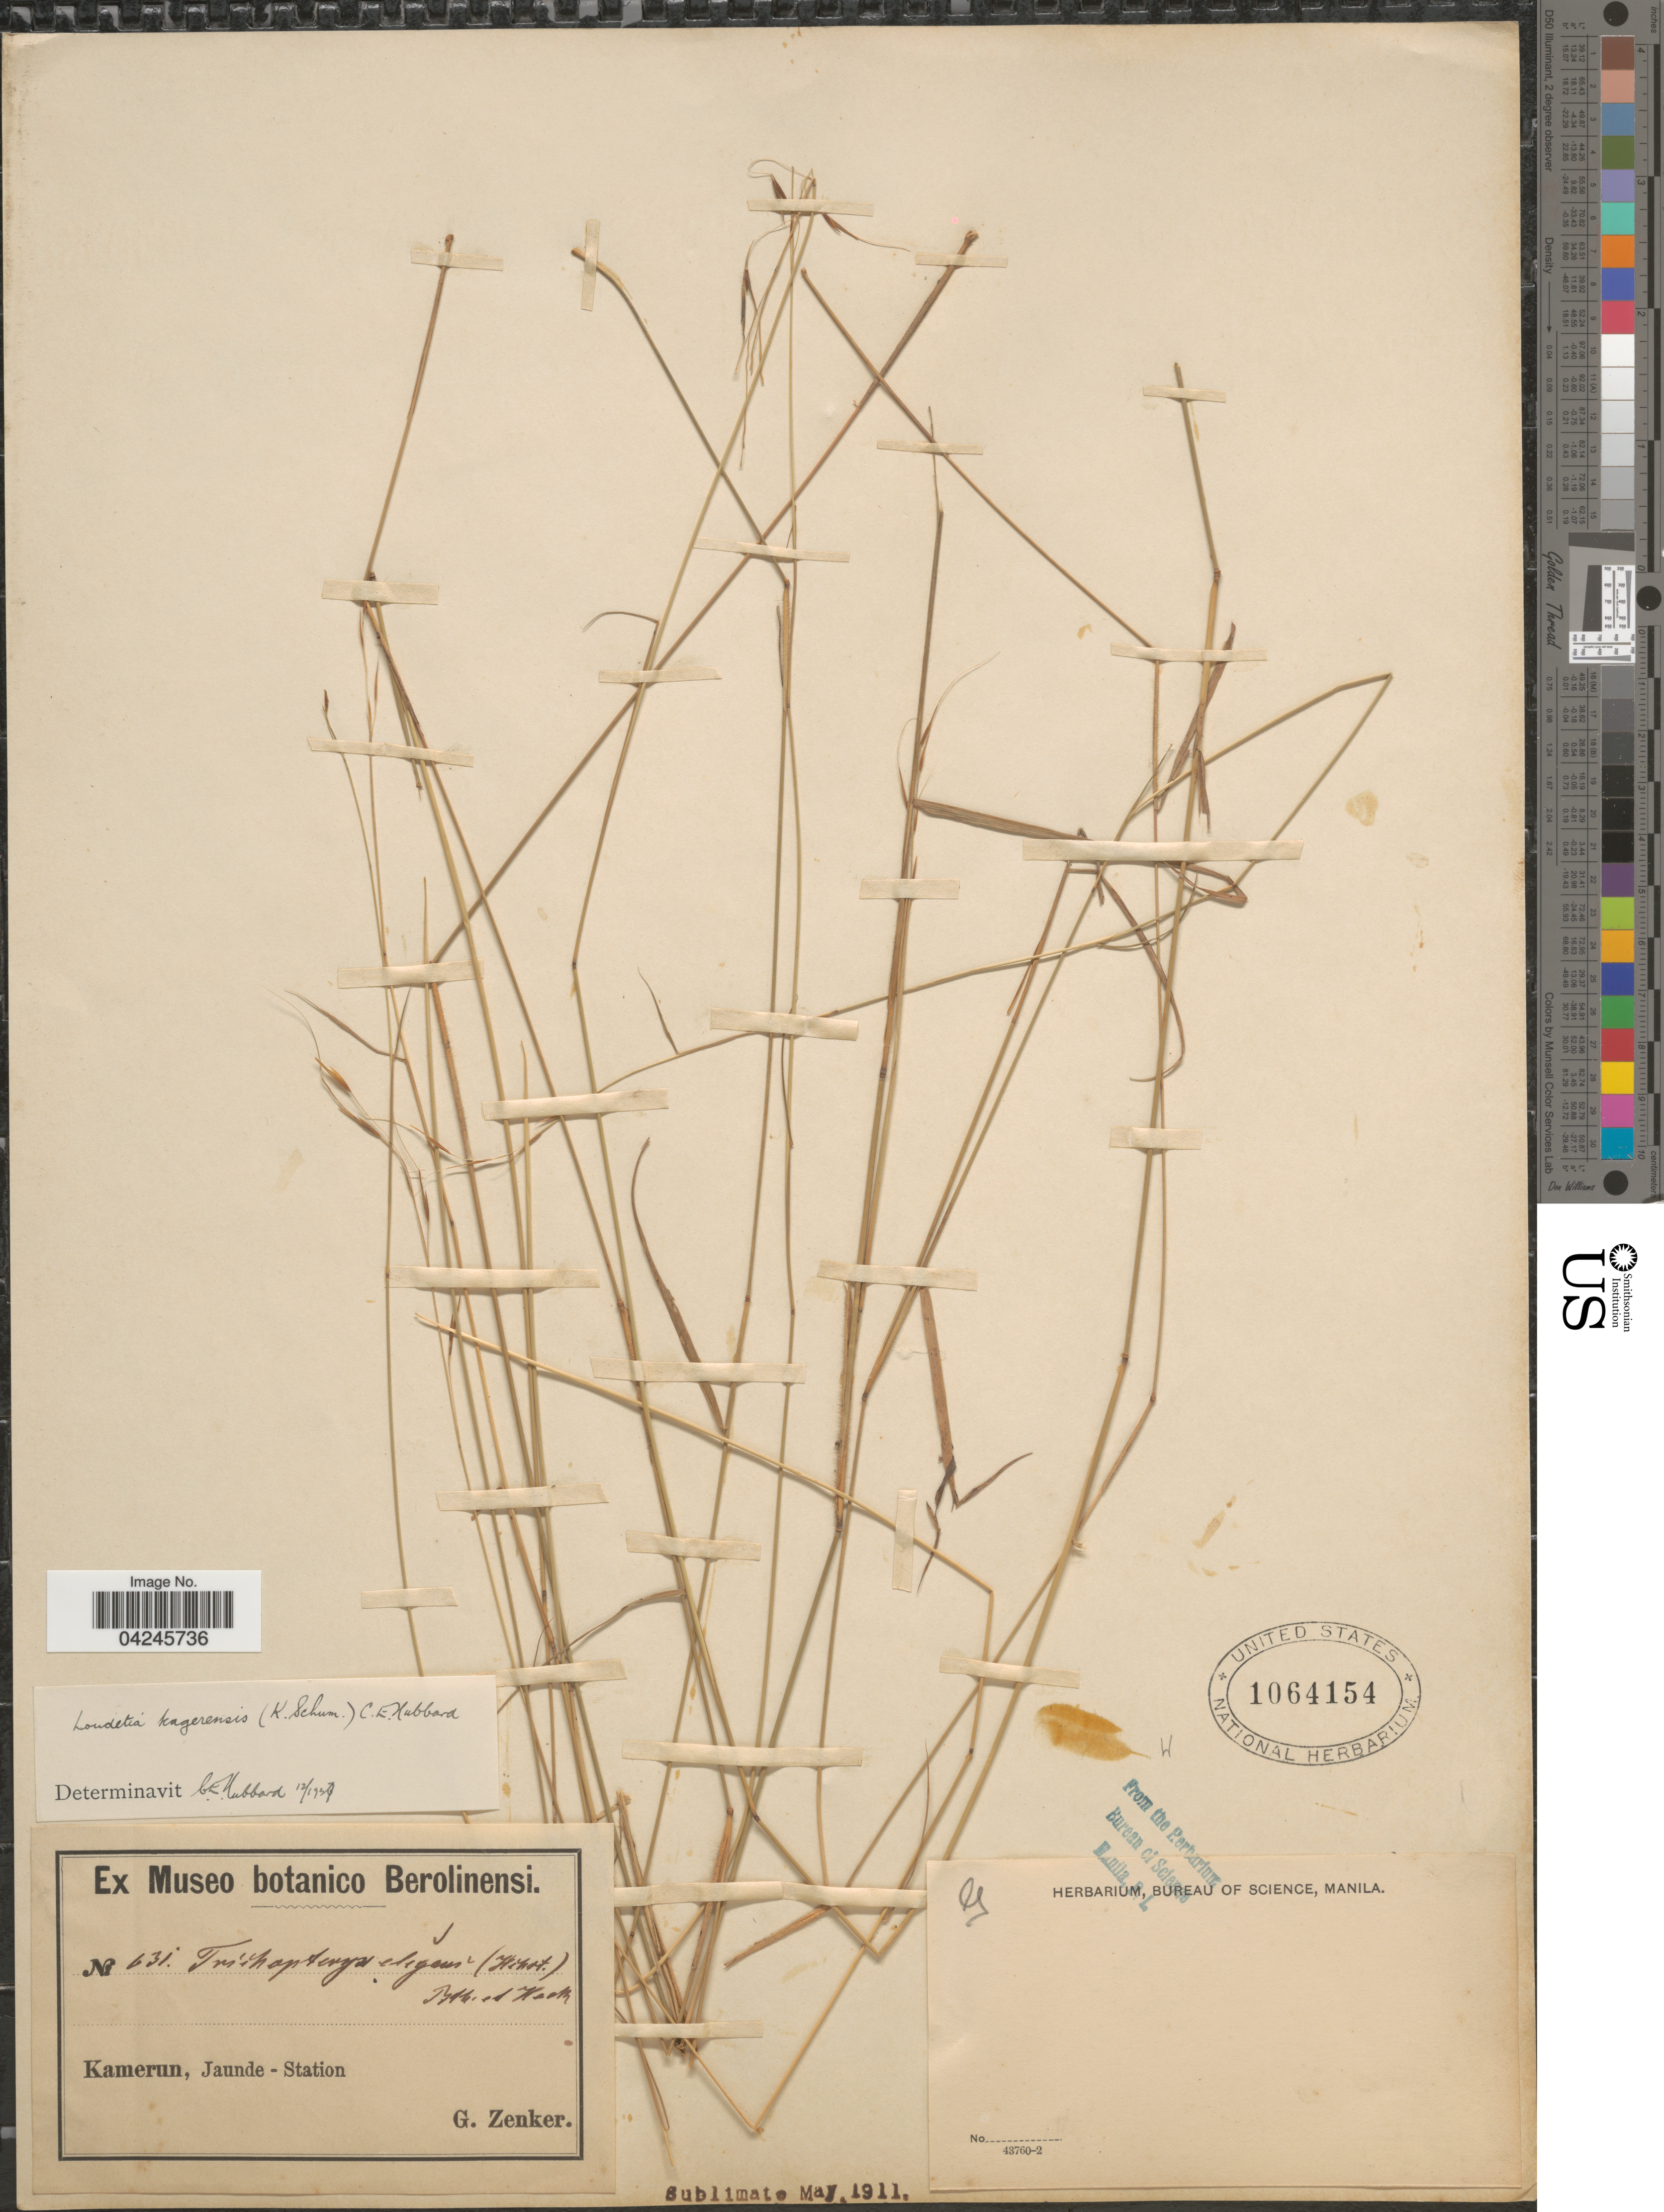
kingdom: Plantae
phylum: Tracheophyta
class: Liliopsida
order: Poales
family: Poaceae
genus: Loudetia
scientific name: Loudetia kagerensis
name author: (K. Schum.) Hutch.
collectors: G. A. Zenker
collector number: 631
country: Cameroon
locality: Kamerun, Jaunde - Station.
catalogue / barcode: US 1064154